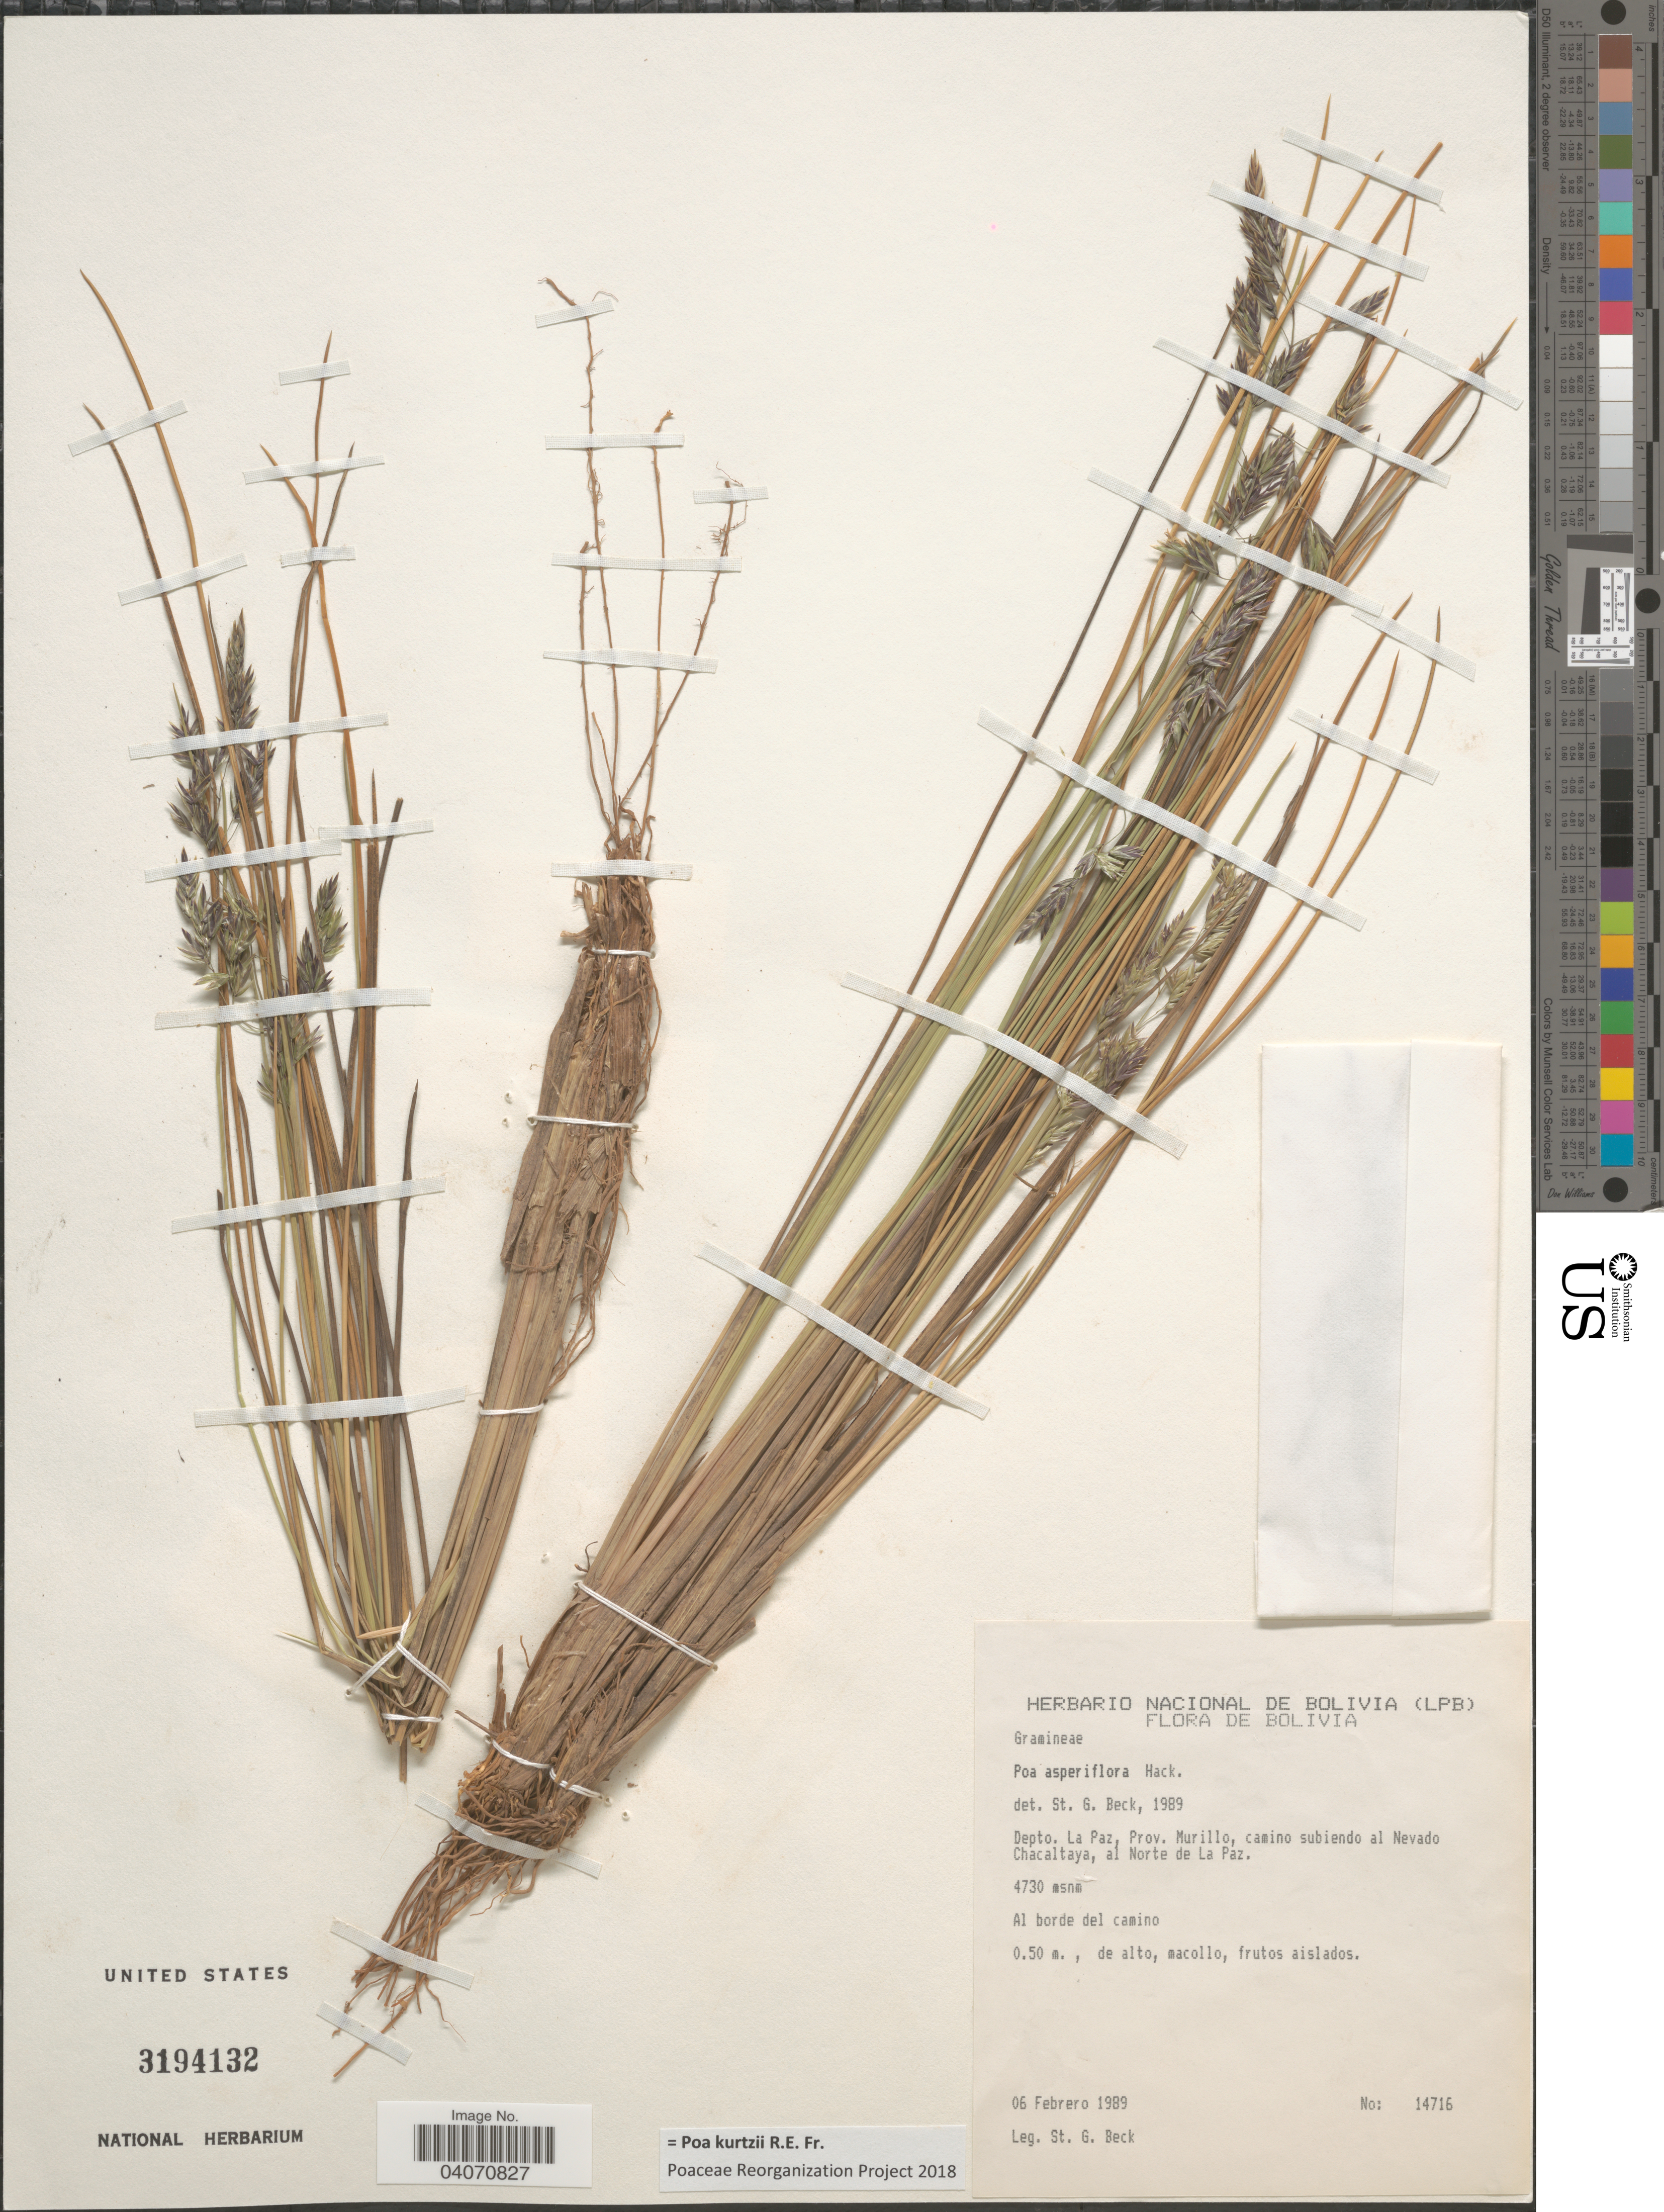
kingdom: Plantae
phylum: Tracheophyta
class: Liliopsida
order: Poales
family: Poaceae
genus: Poa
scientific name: Poa kurtzii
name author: R.E. Fr.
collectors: S. G. Beck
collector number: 14716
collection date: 1989-02-06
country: Bolivia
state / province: La Paz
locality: Depto. La Paz, Prov. Murillo, camino subiendo al Nevado Chacaltaya, al Norte de La Paz. Al borde del camino.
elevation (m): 4730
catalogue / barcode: US 3194132